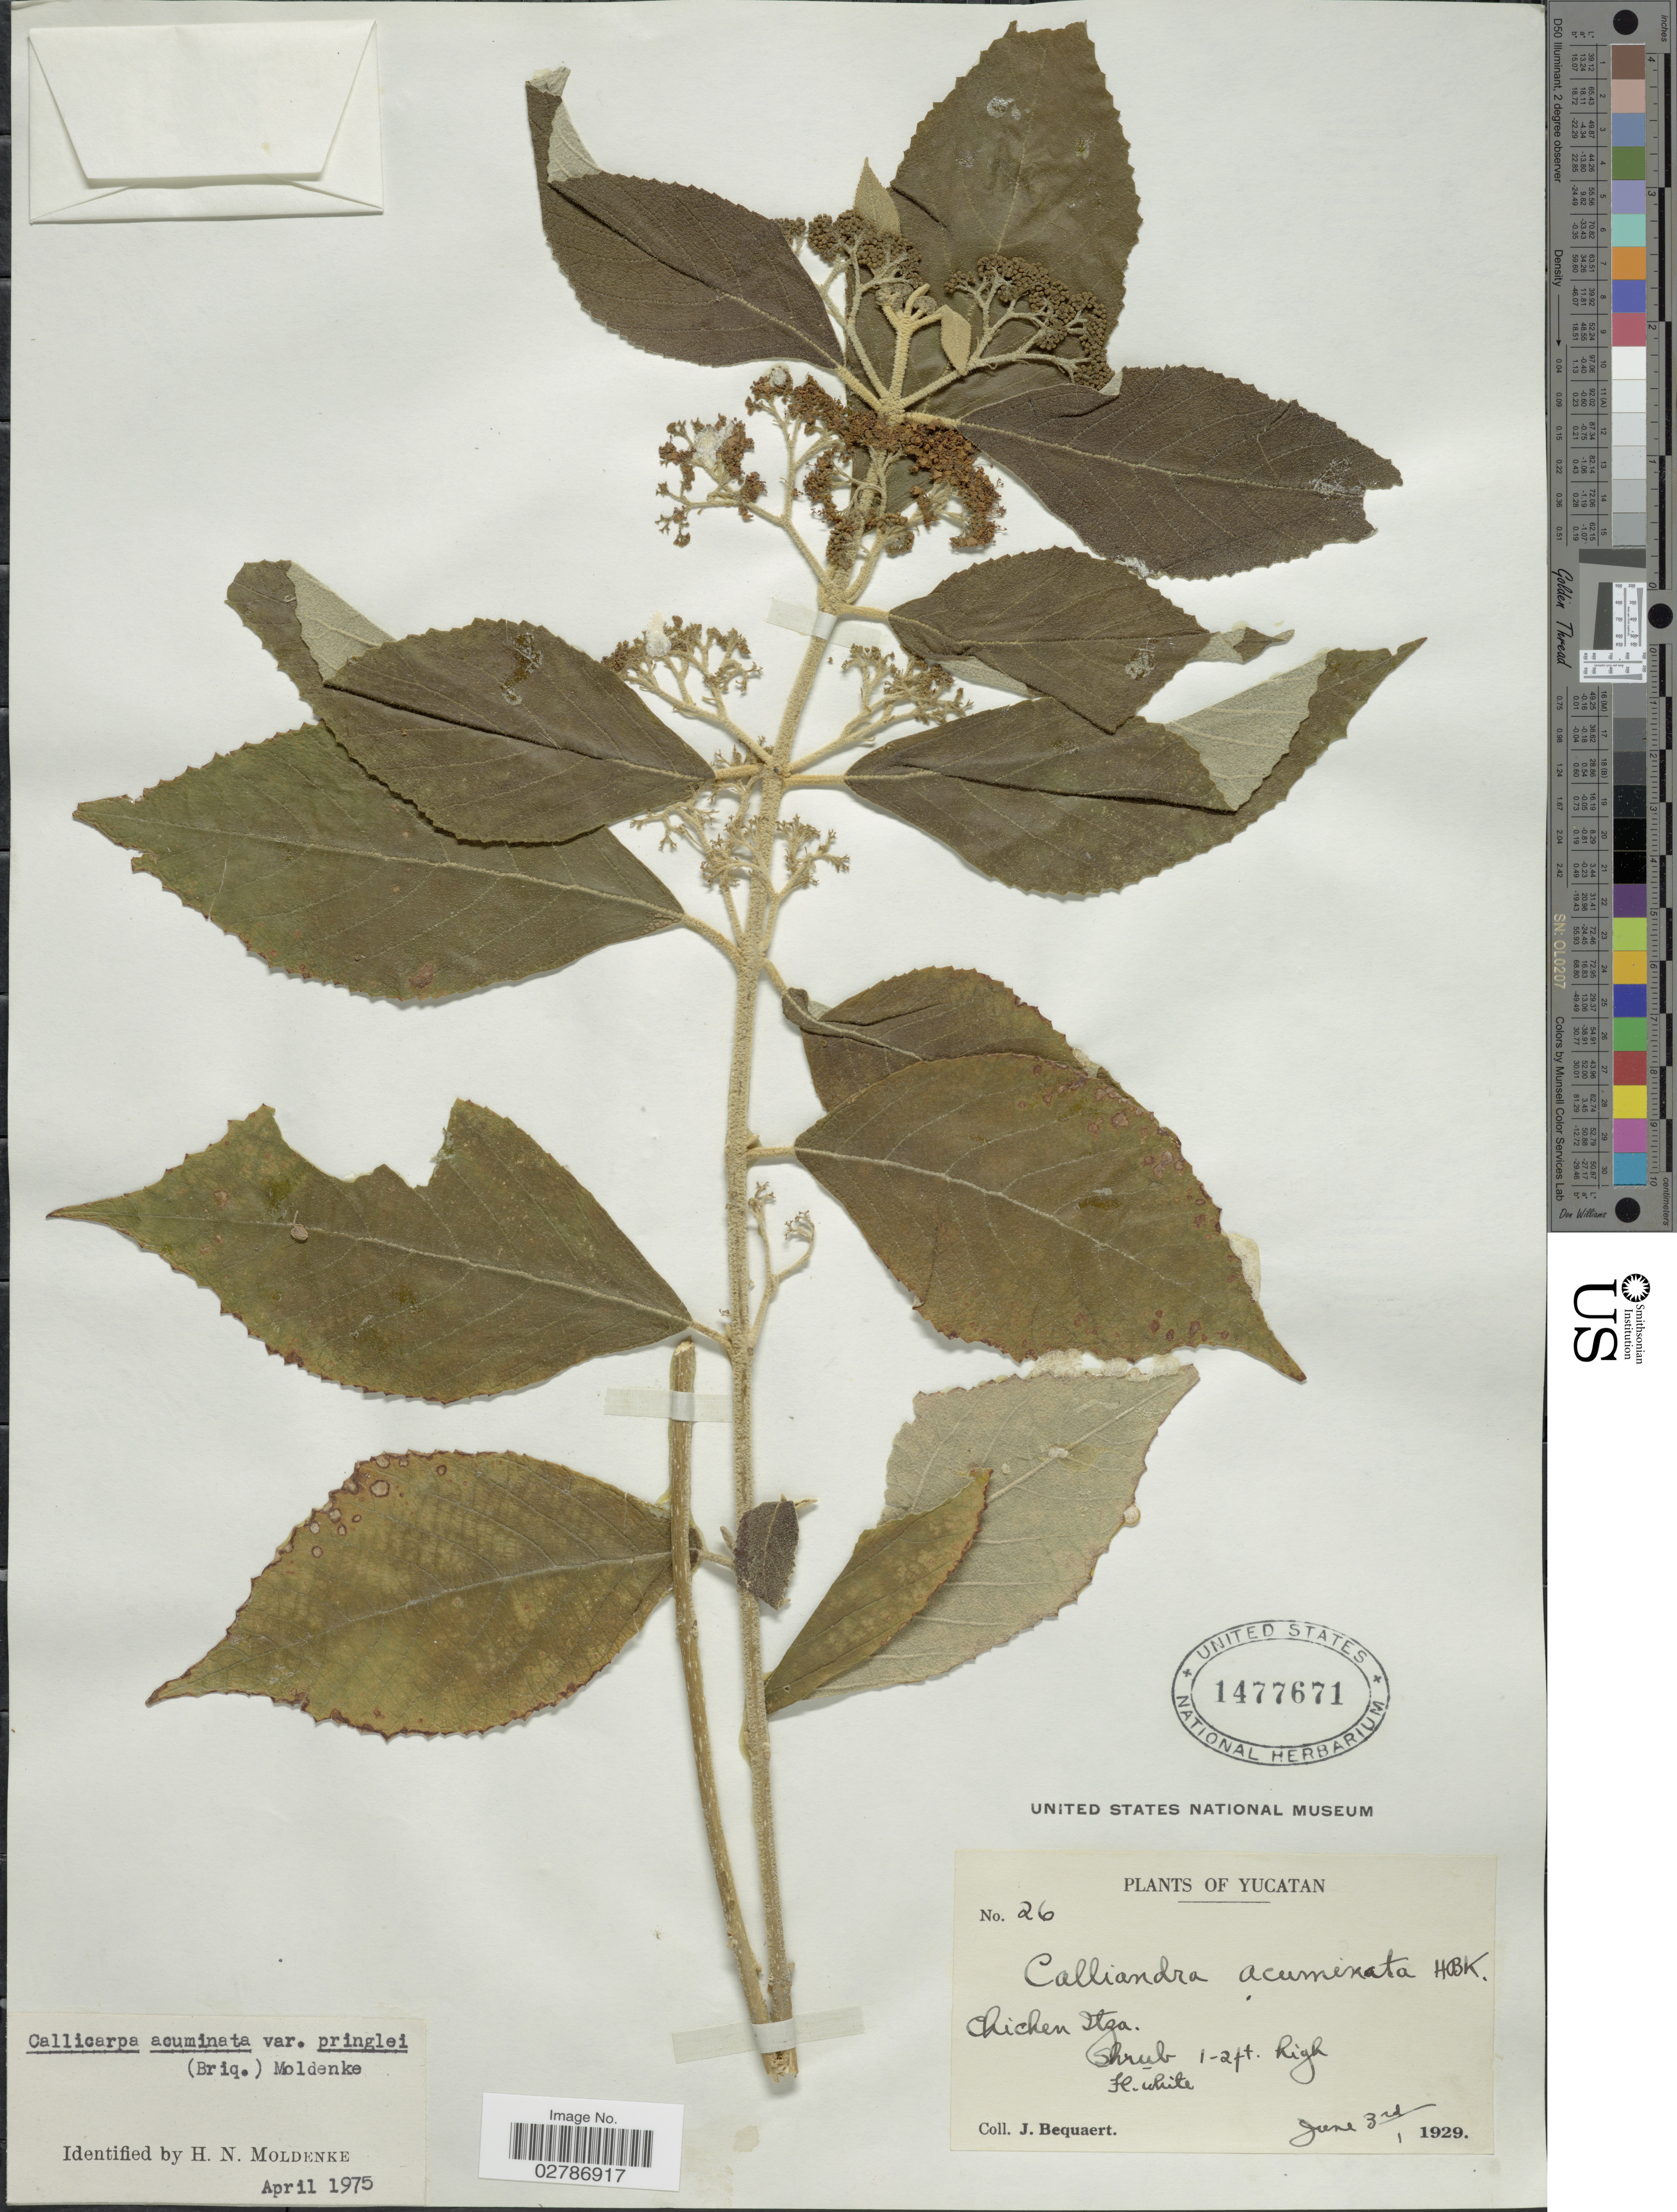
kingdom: Plantae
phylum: Tracheophyta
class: Magnoliopsida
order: Lamiales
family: Lamiaceae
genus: Callicarpa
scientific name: Callicarpa acuminata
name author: Kunth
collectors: J. Bequaert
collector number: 26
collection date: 1929-06-03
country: Mexico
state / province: Yucatán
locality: Chichen Itza.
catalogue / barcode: US 1477671